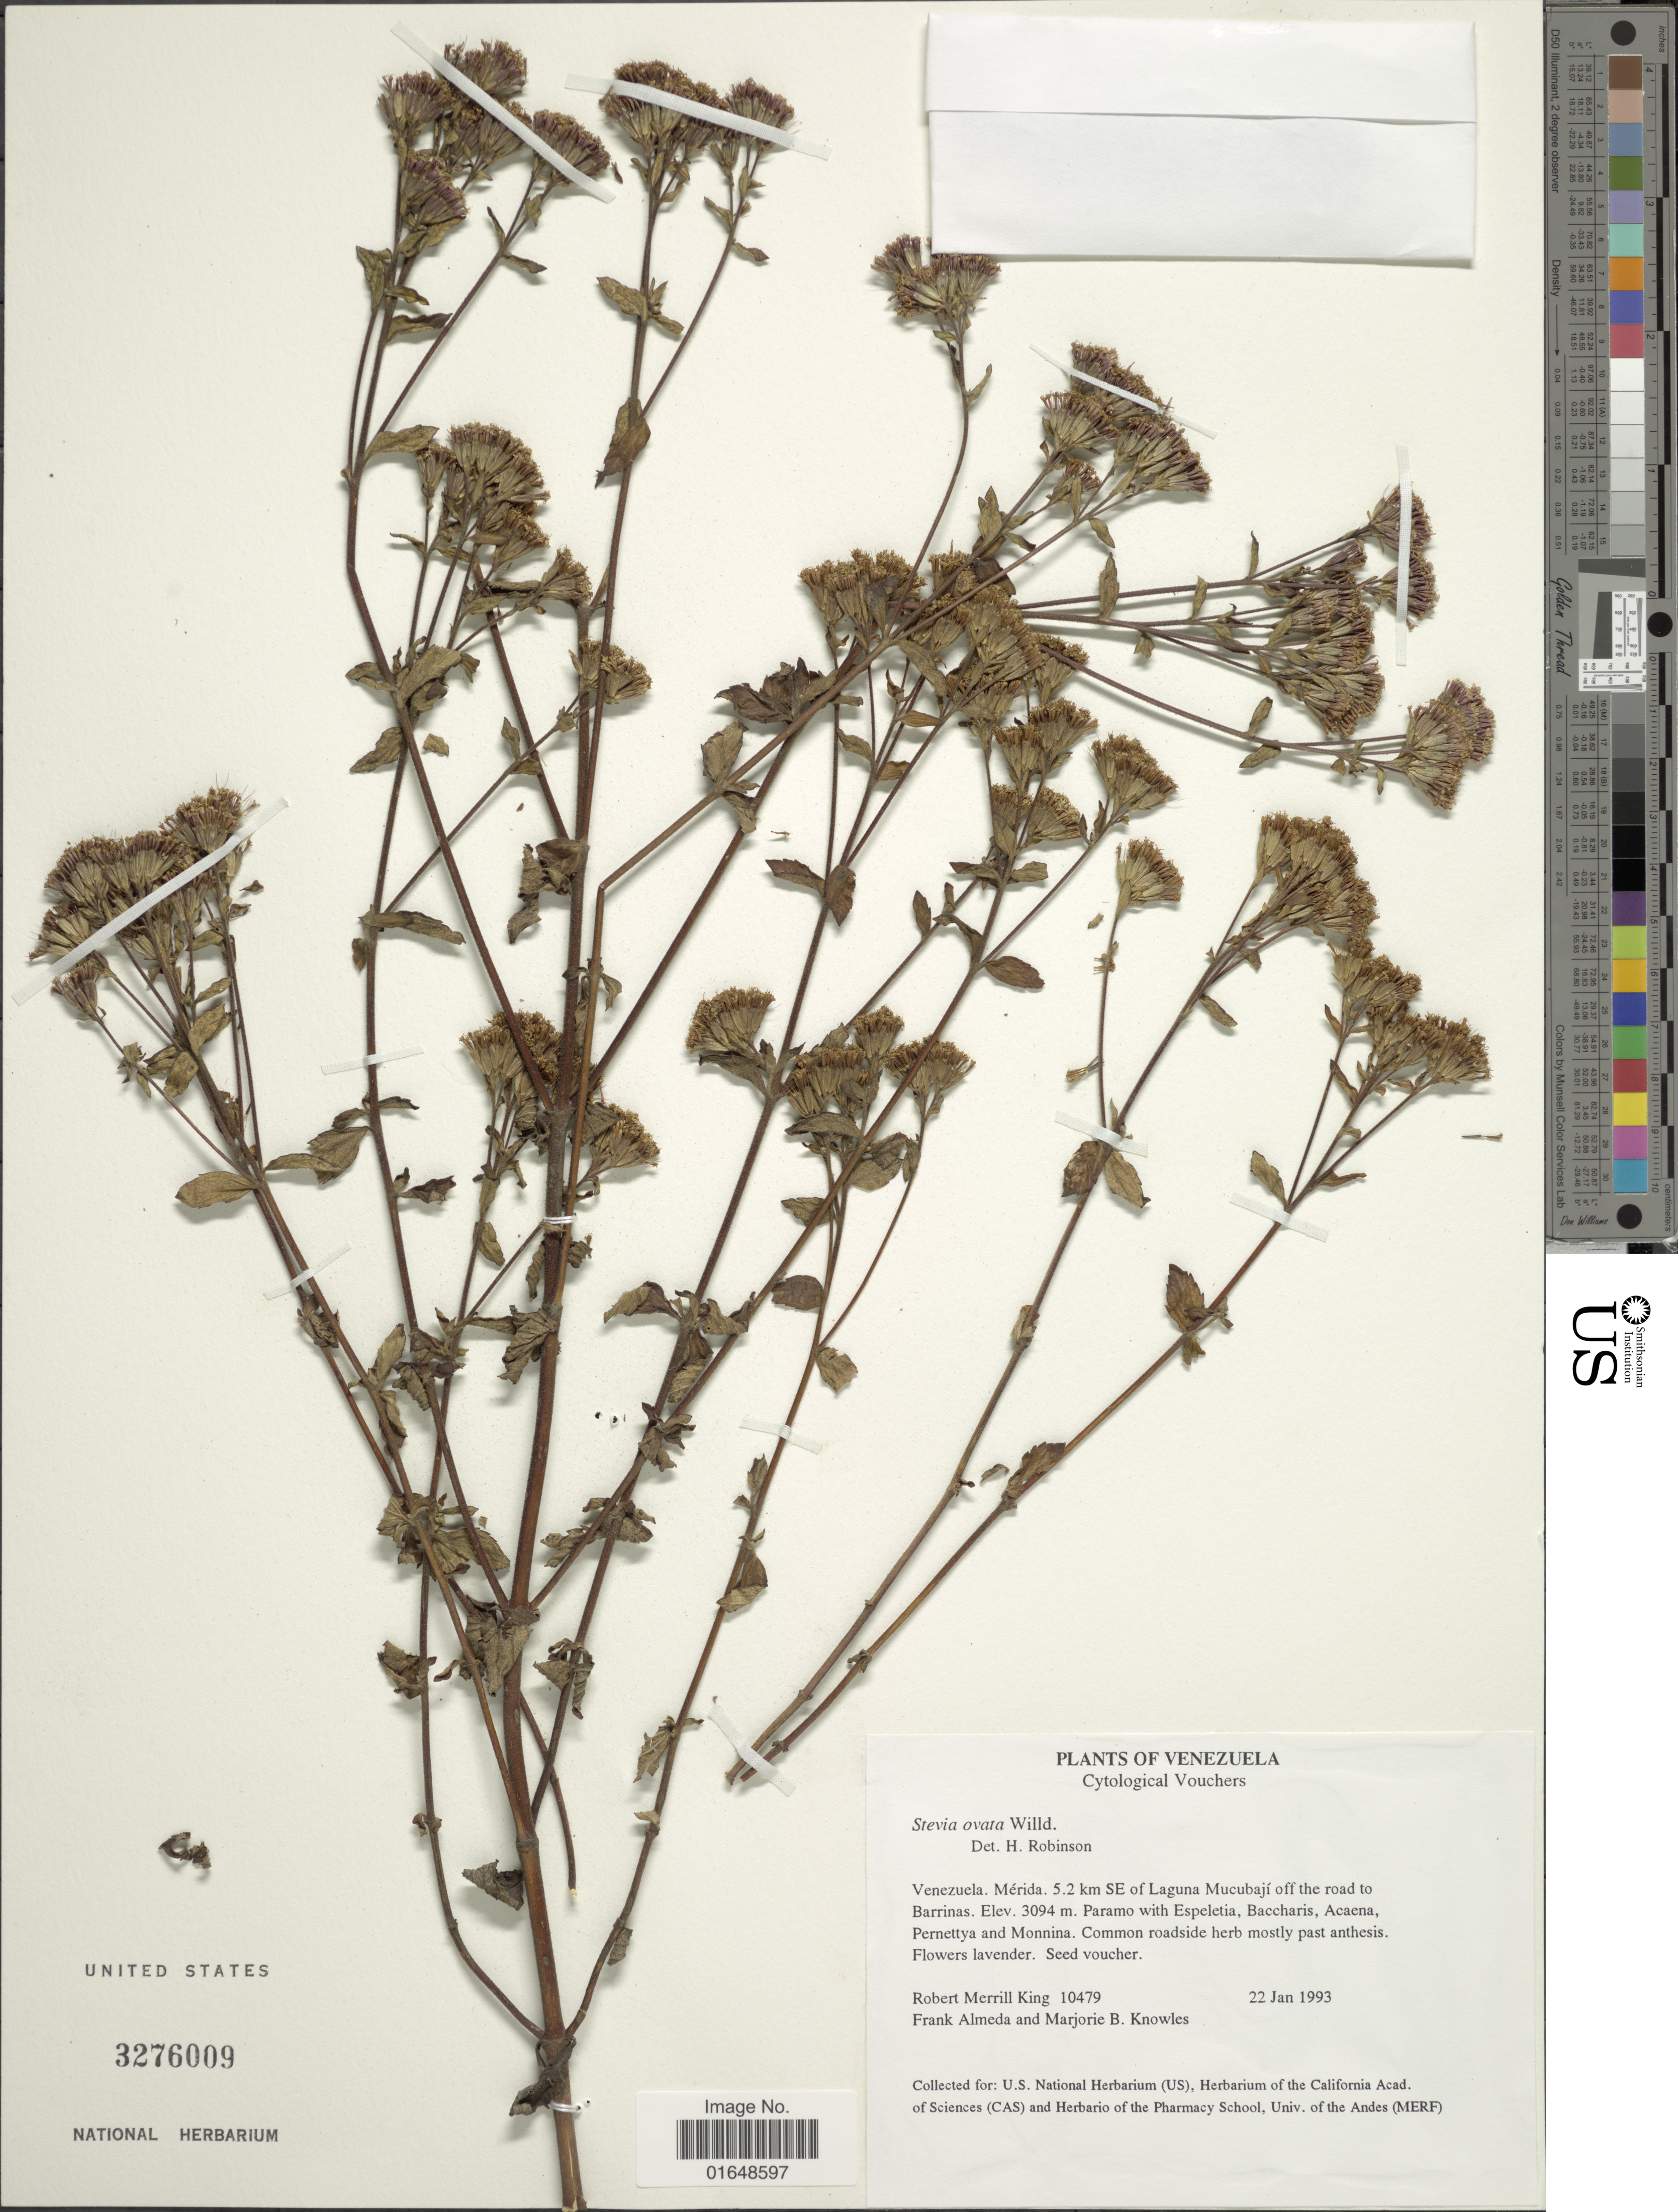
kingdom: Plantae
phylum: Tracheophyta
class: Magnoliopsida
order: Asterales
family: Asteraceae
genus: Stevia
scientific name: Stevia ovata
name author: Willd.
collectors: R. M. King, F. Almeda & M. B. Knowles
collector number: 10479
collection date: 1993-01-22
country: Venezuela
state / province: Mérida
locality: Venezuela. Mérida, 5.2 km SE of Laguna Mucubají off the road to Barrinas.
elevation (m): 3094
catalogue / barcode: US 3276009